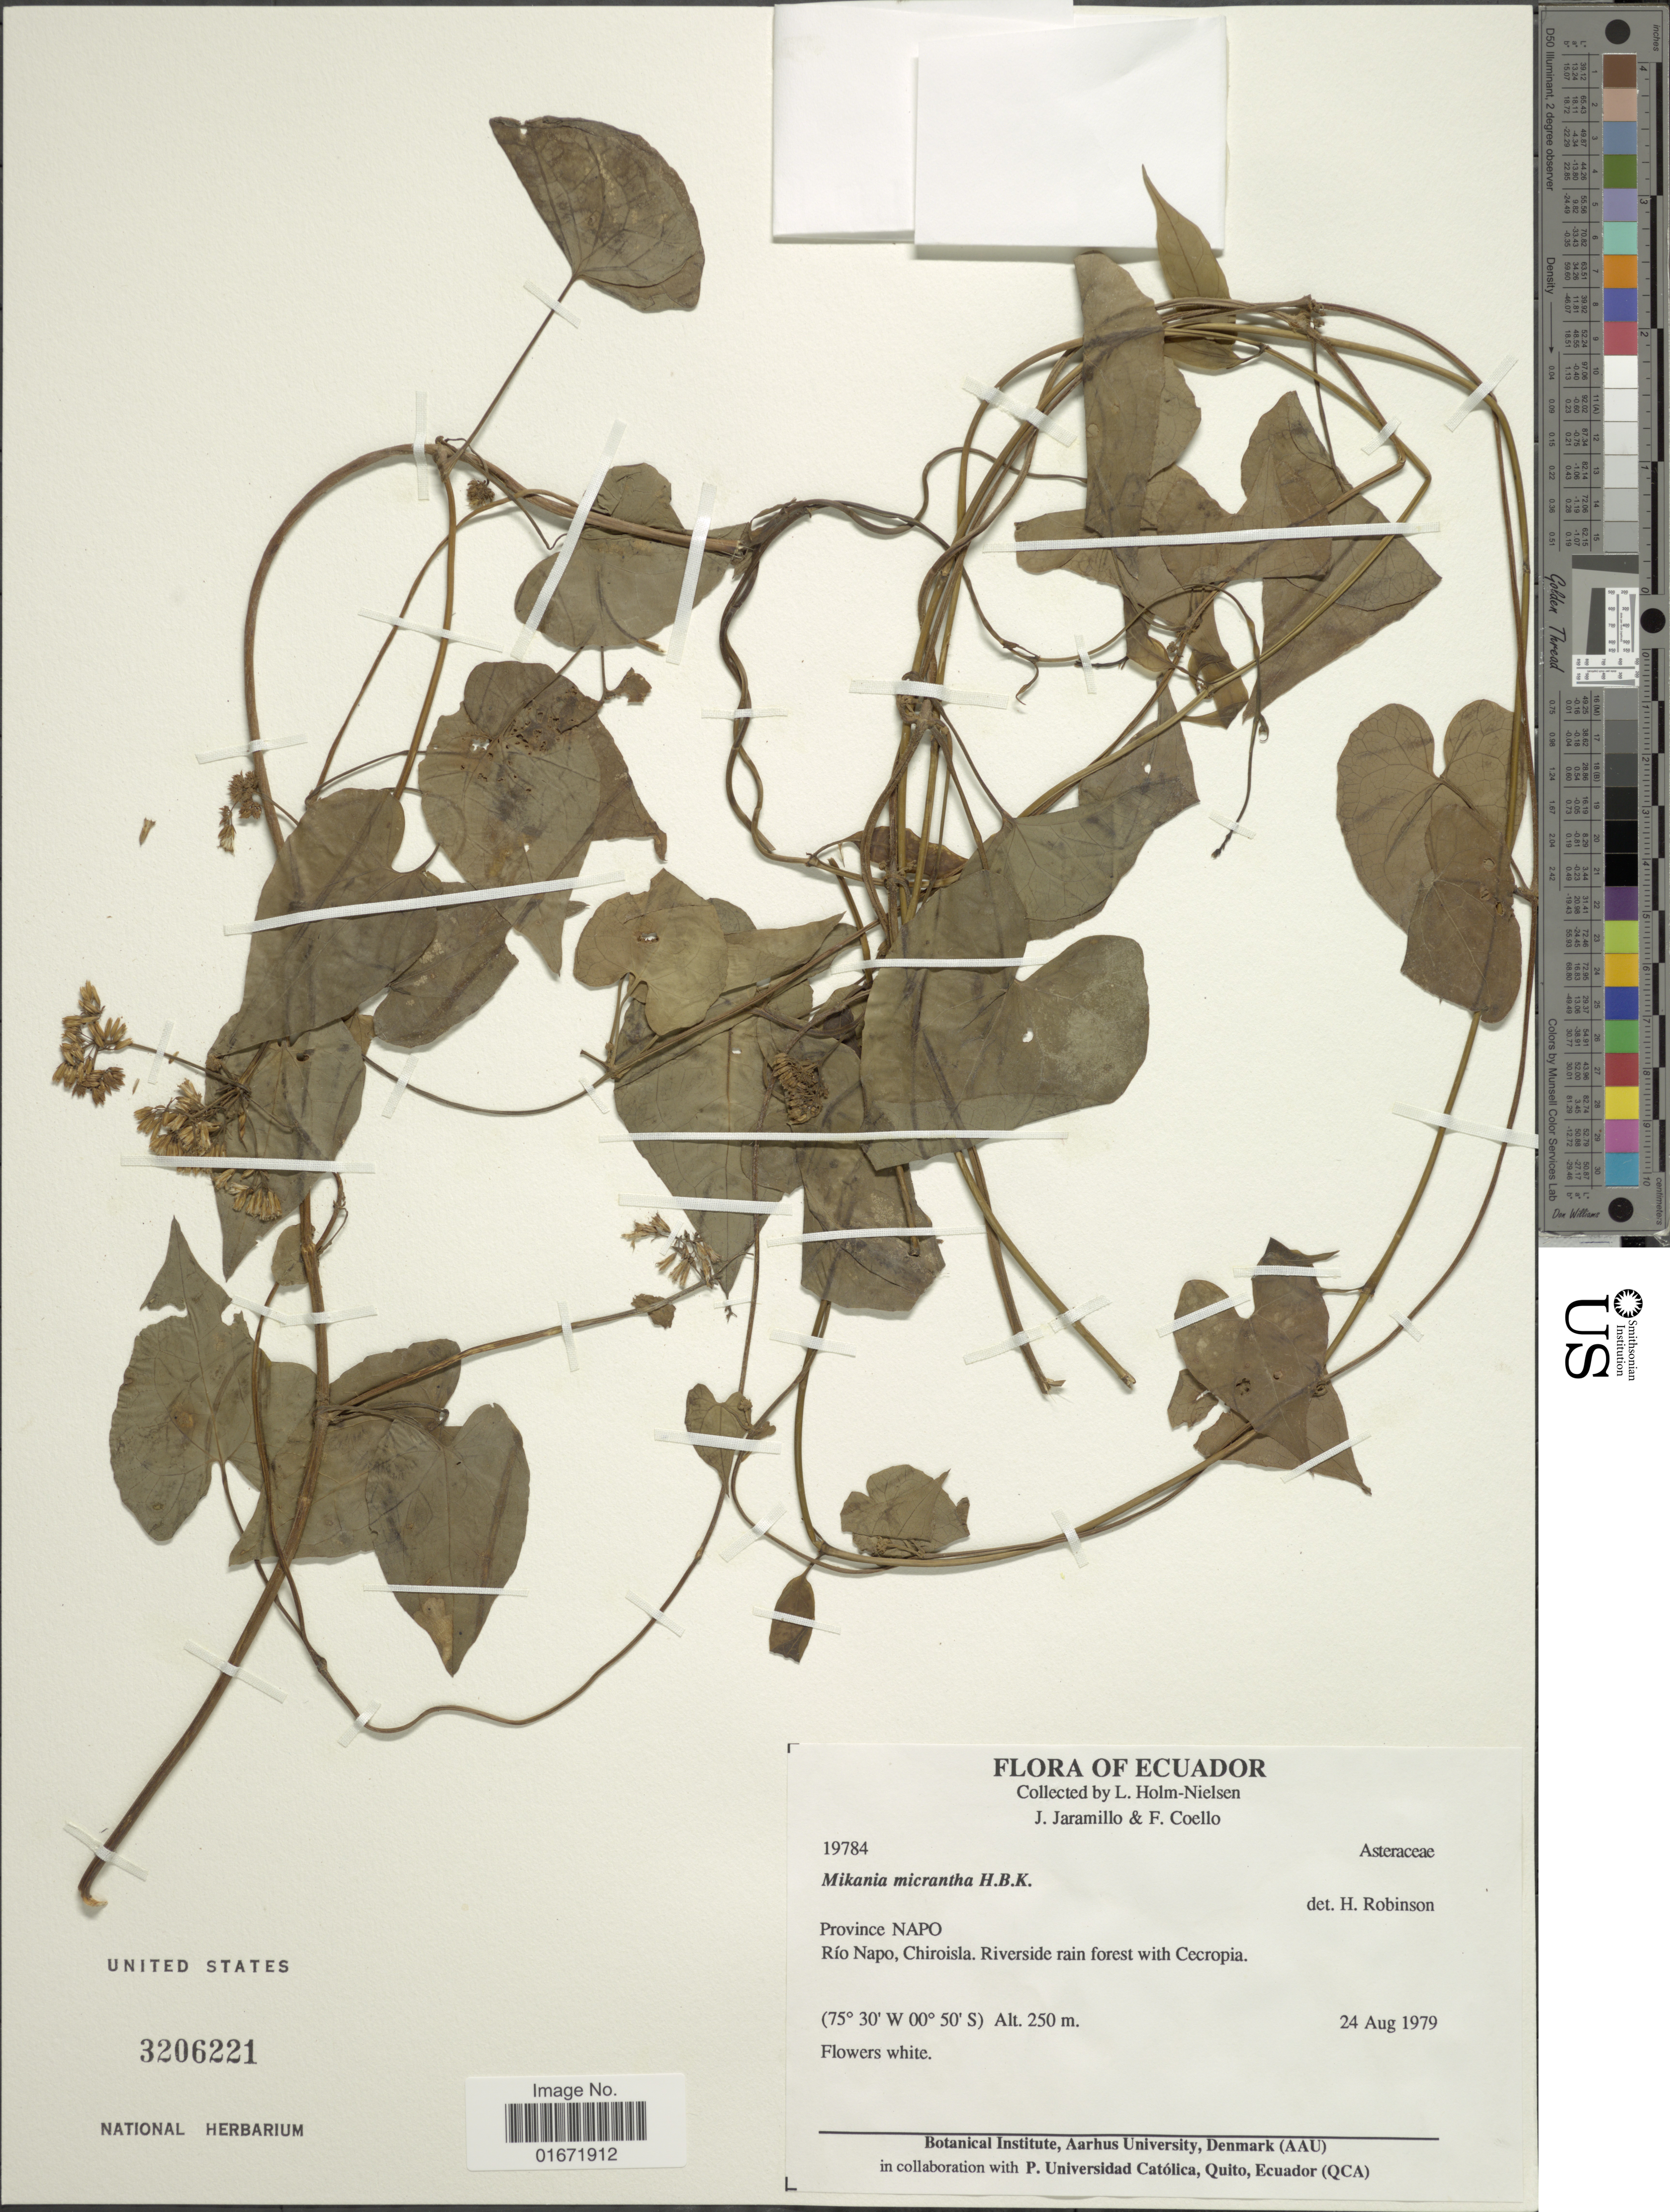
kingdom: Plantae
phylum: Tracheophyta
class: Magnoliopsida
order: Asterales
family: Asteraceae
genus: Mikania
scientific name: Mikania micrantha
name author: Kunth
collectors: L. B. Holm-Nielsen, J. Jaramillo & F. Coello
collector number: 19784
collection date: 1979-08-24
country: Ecuador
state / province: Napo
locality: Province Napo. Río Napo, Chiroisla. Riverside rain forest with Cecropia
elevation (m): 250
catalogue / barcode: US 3206221